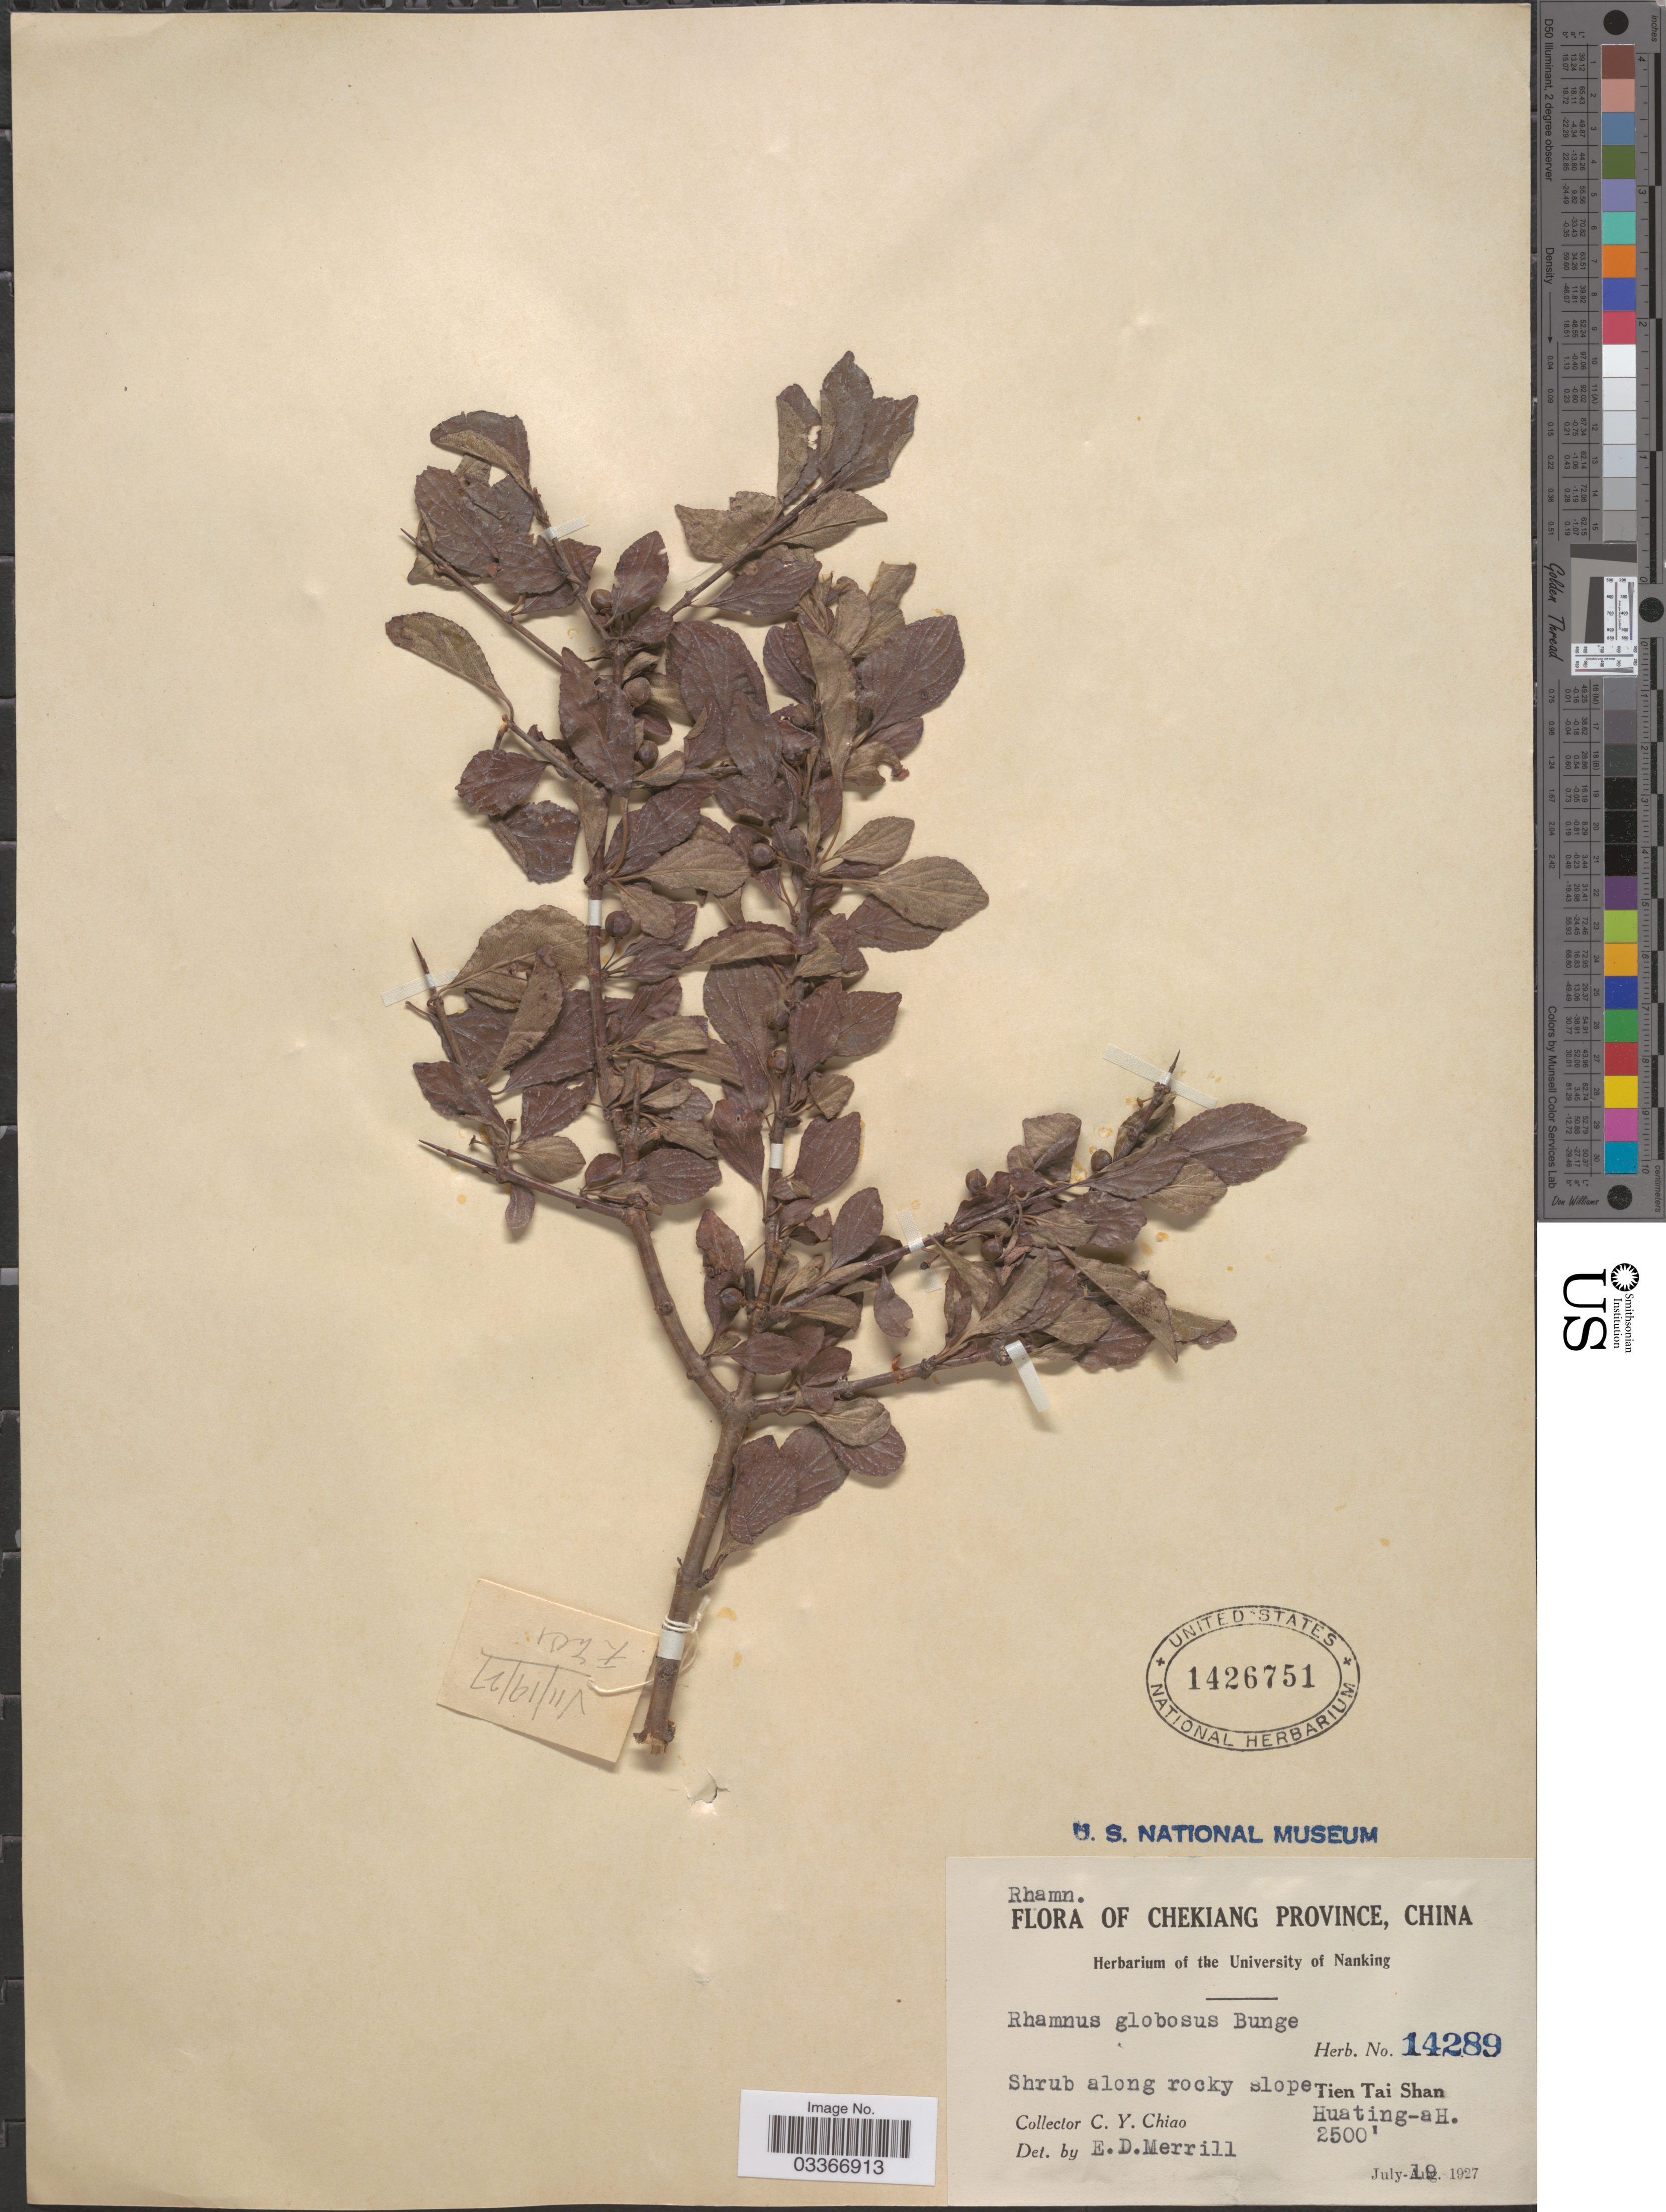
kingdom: Plantae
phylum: Tracheophyta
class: Magnoliopsida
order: Rosales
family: Rhamnaceae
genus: Rhamnus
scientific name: Rhamnus globosa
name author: Bunge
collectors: C. Y. Chiao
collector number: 14289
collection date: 1927-07-19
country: China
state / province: Zhejiang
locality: Chekiang Province. Tien Tai Shan Huating-aH.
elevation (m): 762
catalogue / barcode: US 1426751